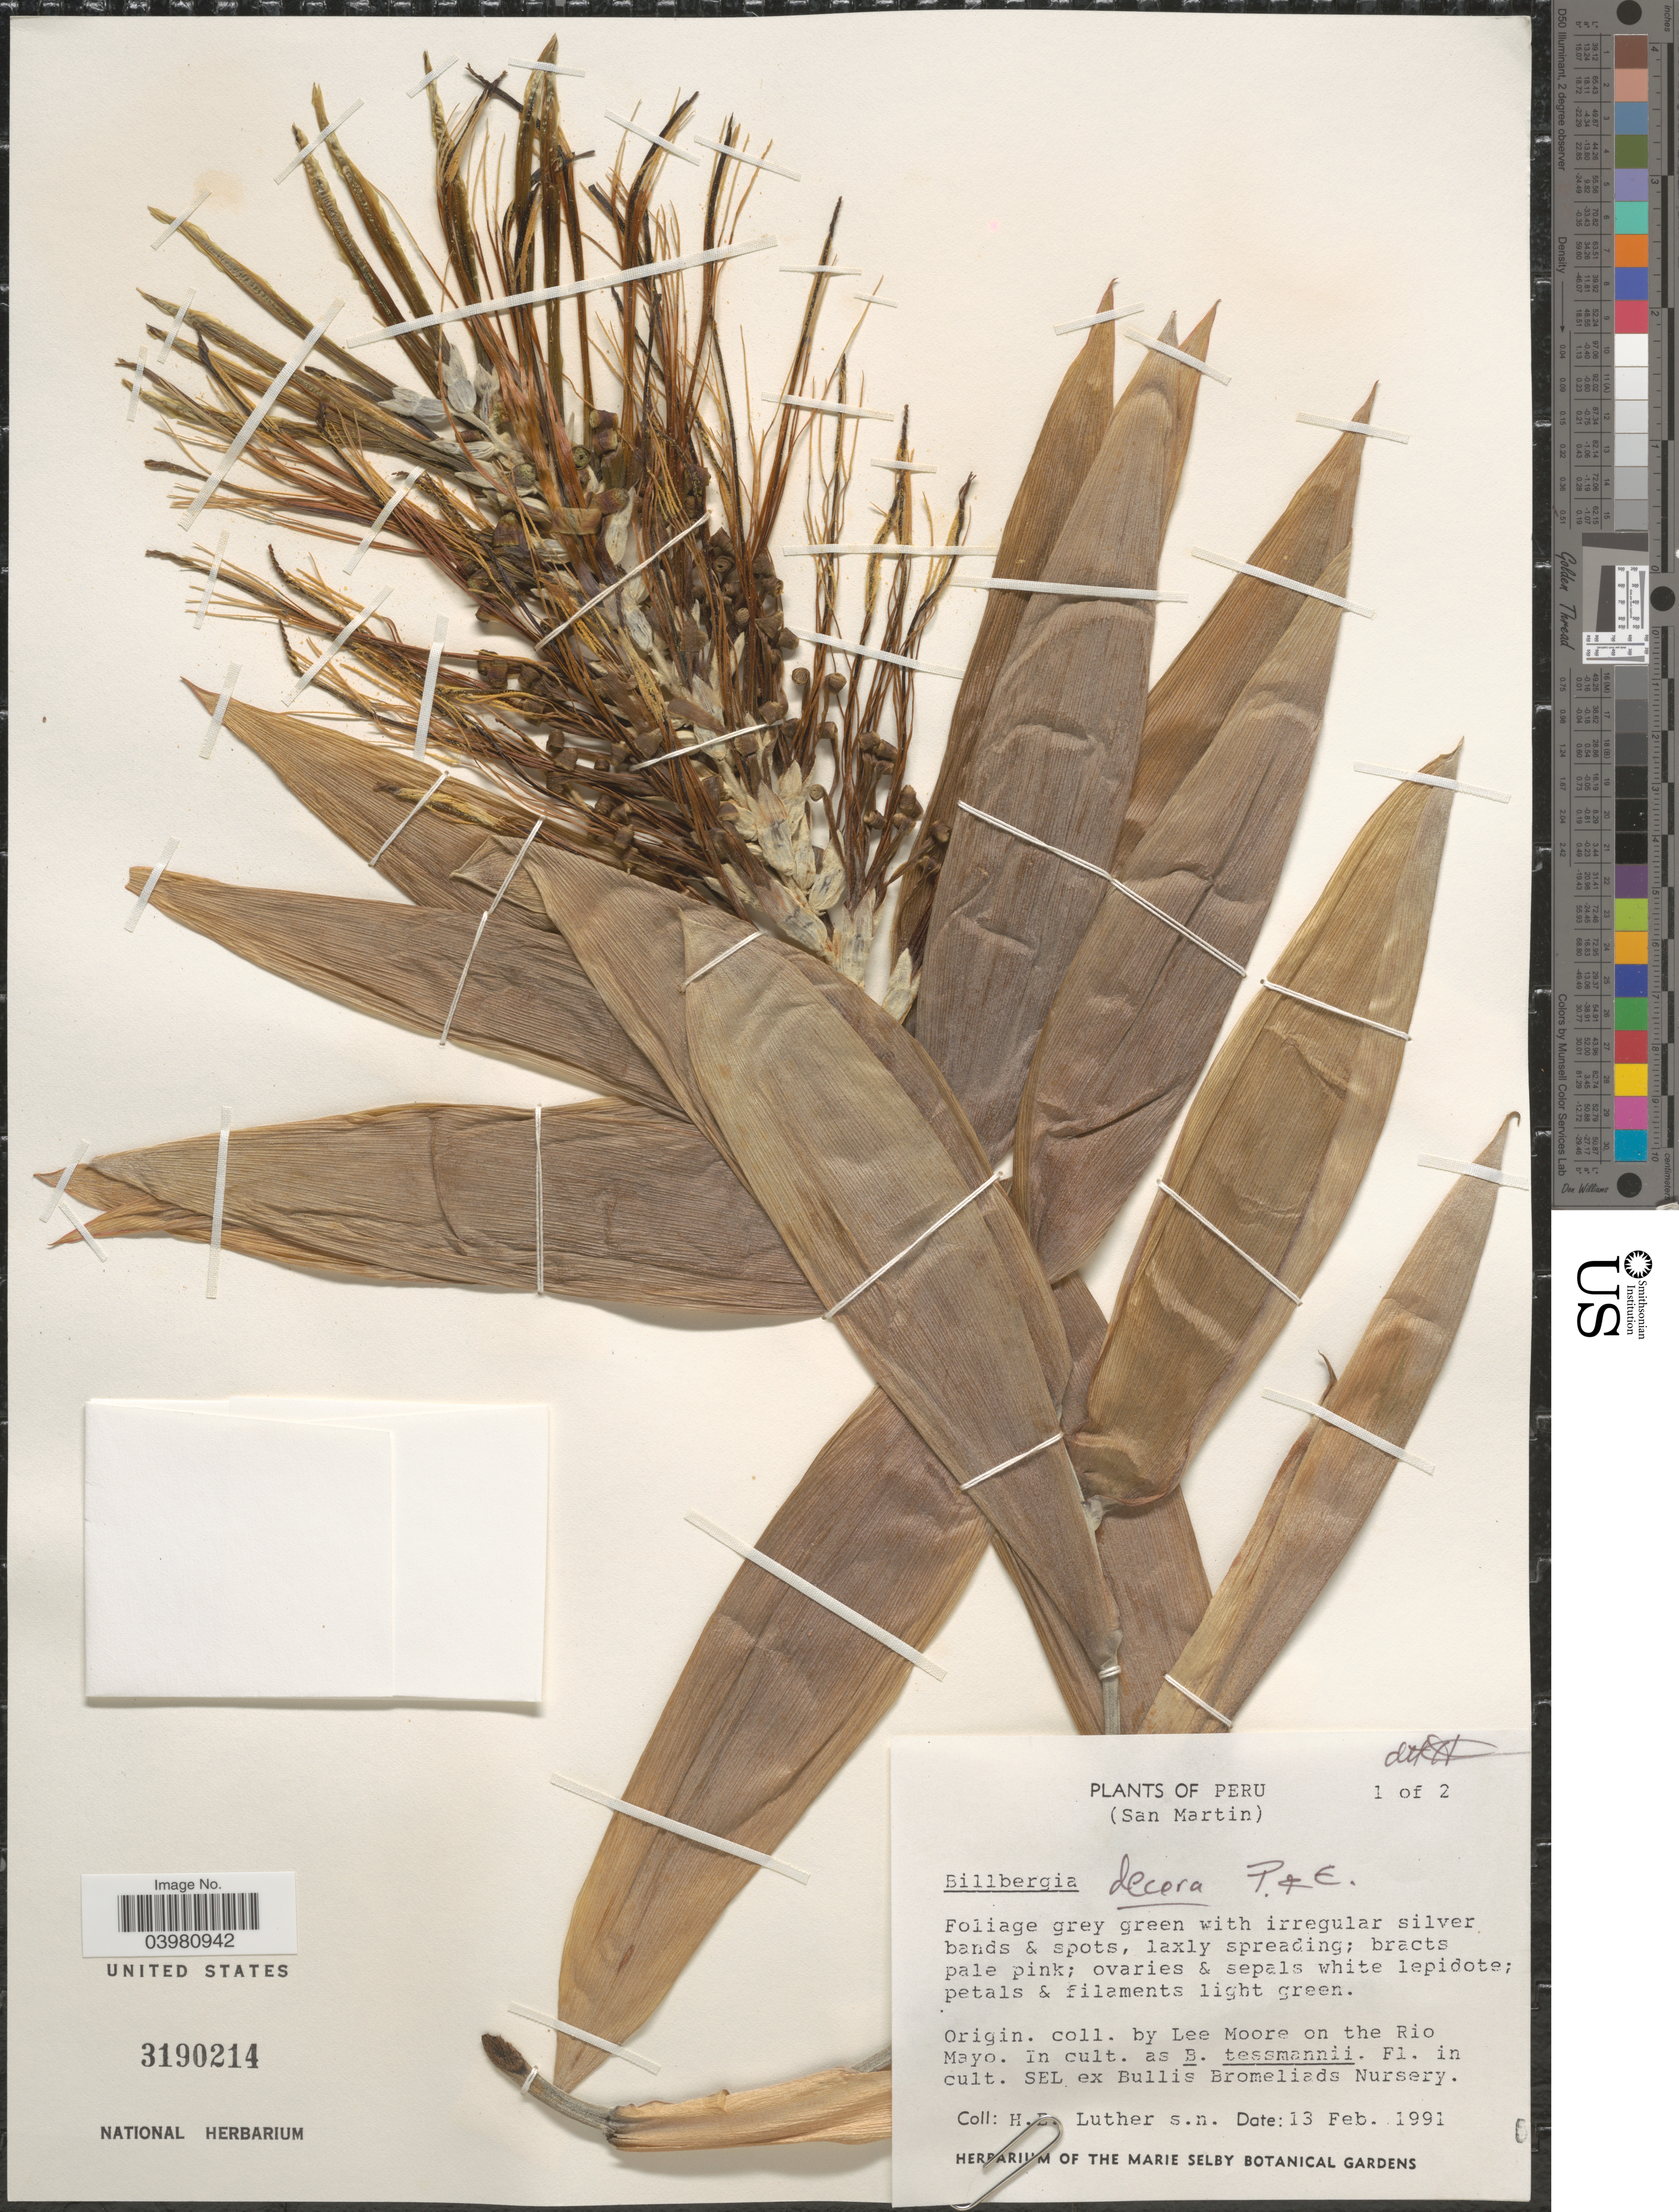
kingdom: Plantae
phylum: Tracheophyta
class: Liliopsida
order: Poales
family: Bromeliaceae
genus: Billbergia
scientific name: Billbergia decora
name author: Poepp. & Endl.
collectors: Hans E. Luther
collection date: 1991-02-13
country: United States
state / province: Florida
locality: In cult. SEL ex Bullis Bromeliads Nursery.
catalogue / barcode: US 3190214